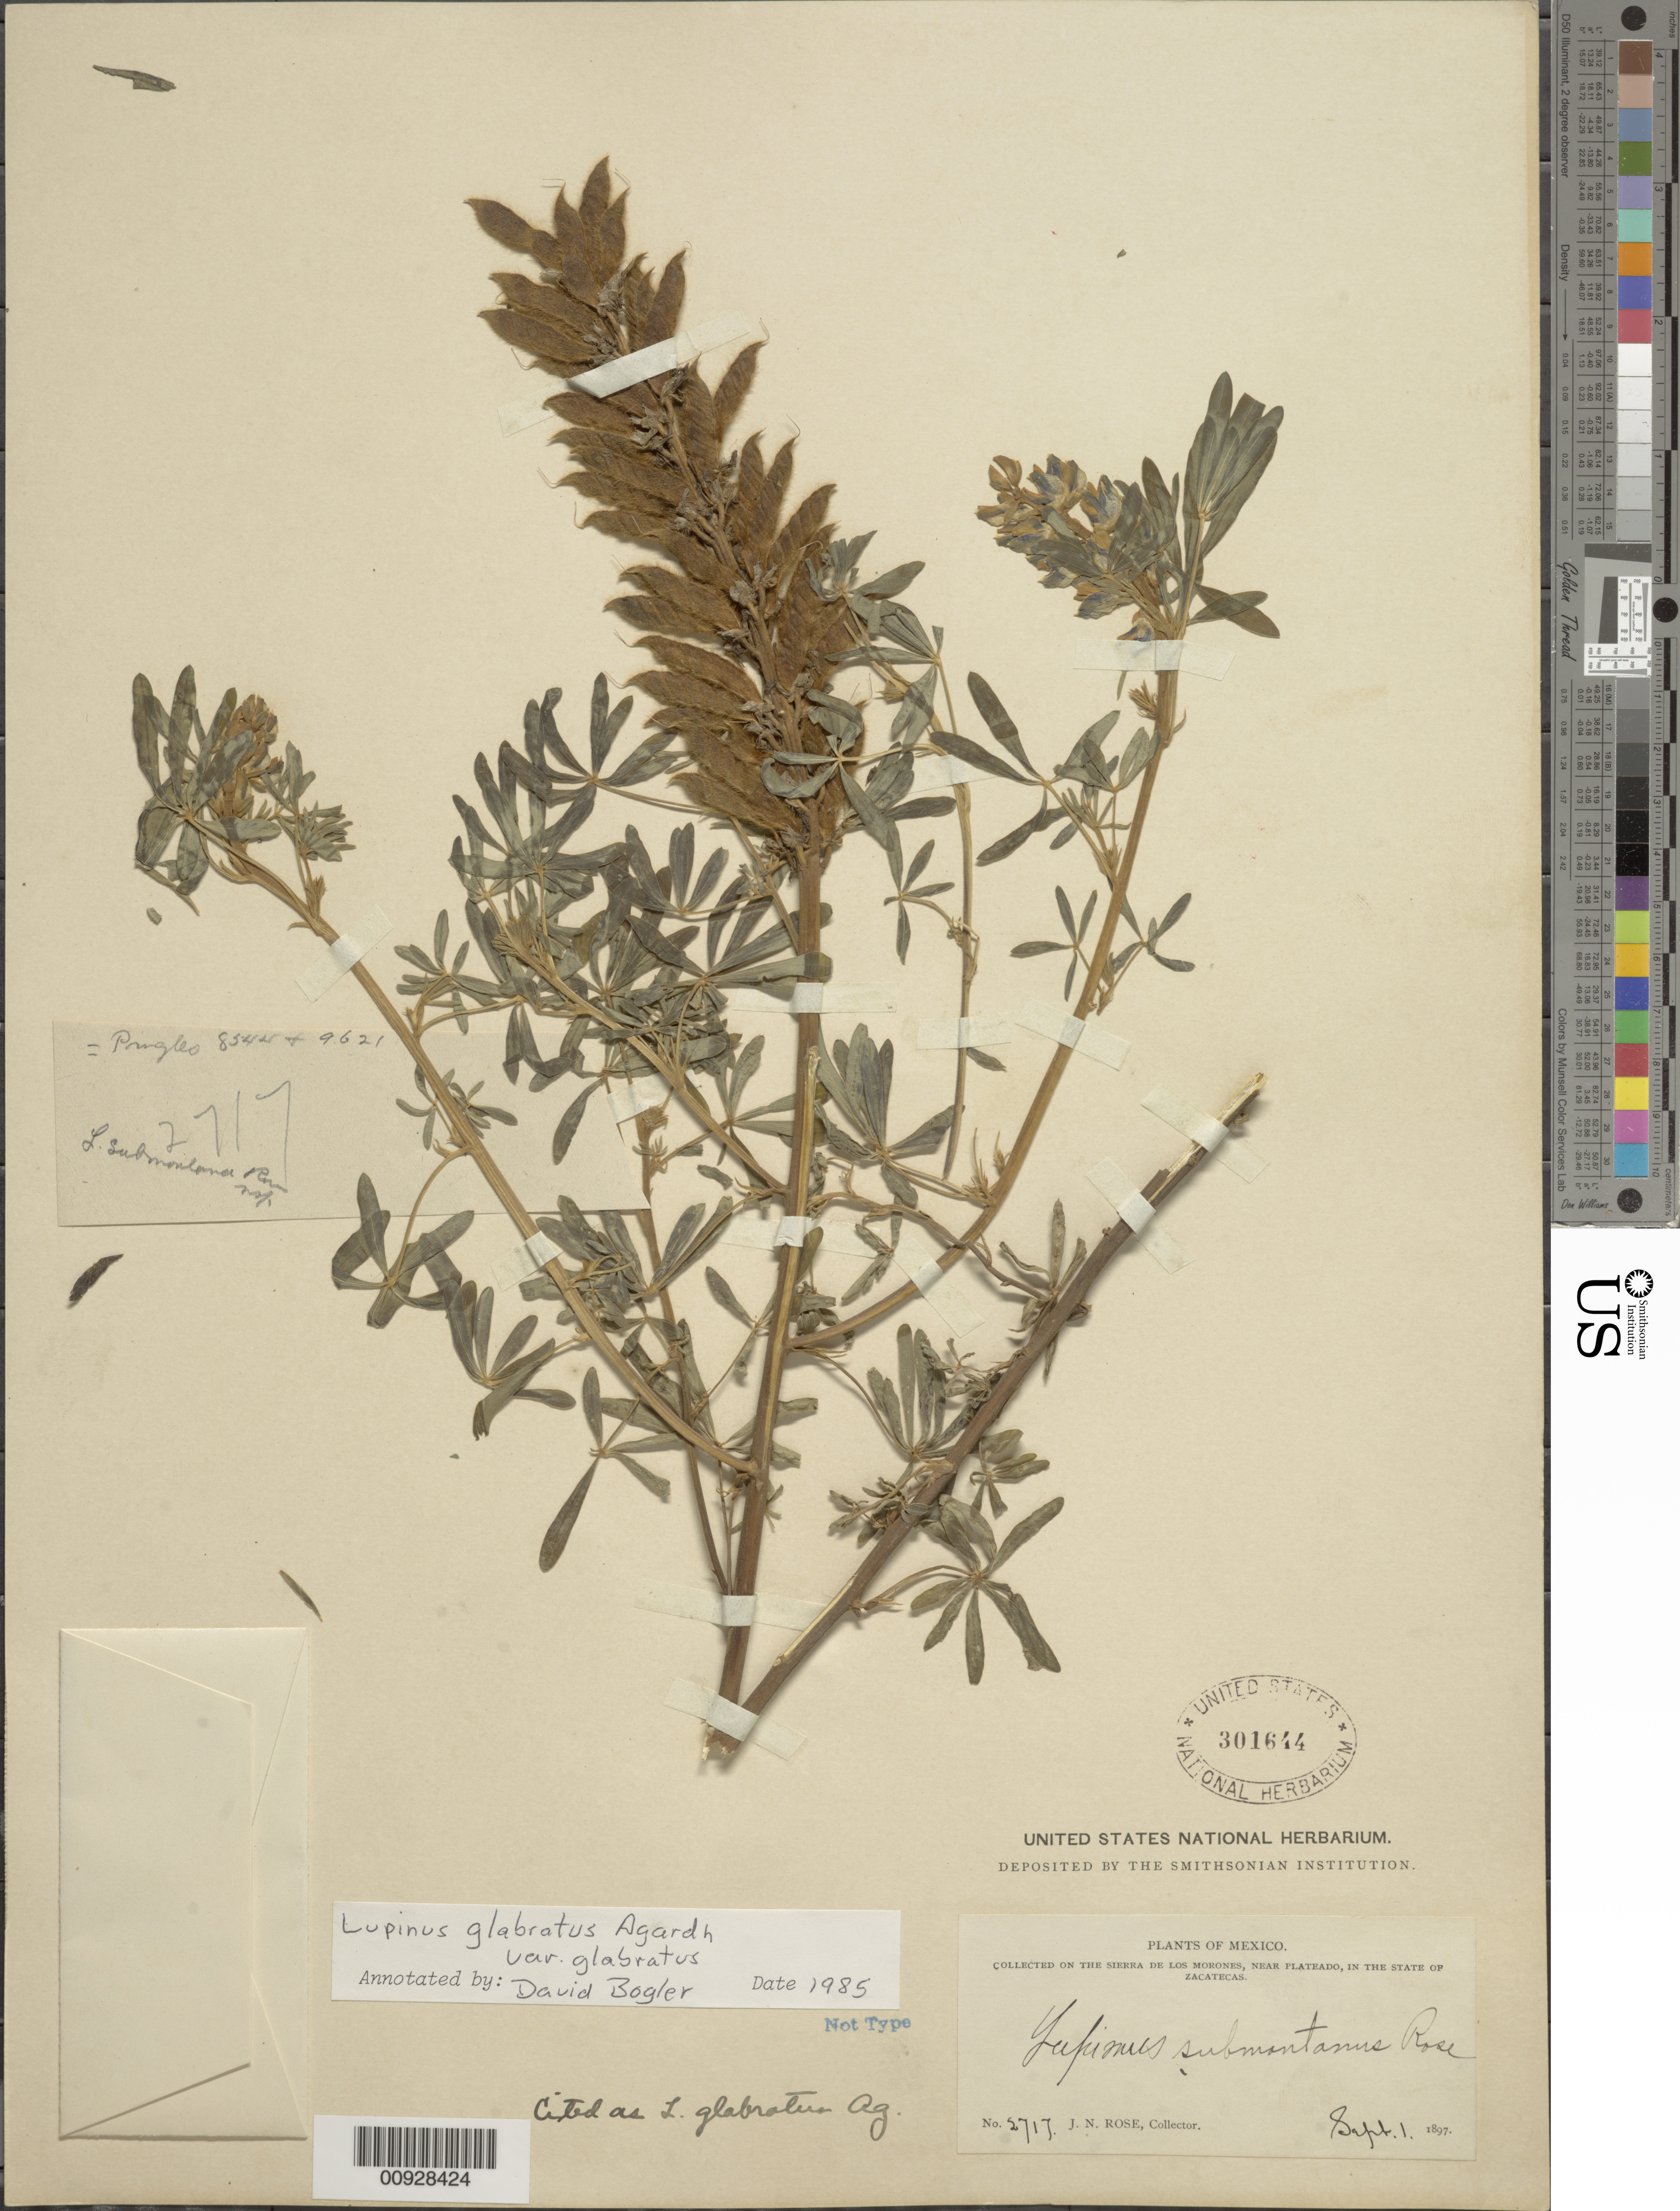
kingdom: Plantae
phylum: Tracheophyta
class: Magnoliopsida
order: Fabales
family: Fabaceae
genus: Lupinus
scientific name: Lupinus glabratus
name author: J. Agardh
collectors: J. N. Rose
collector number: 2717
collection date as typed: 01 Sep 1897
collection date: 1897-09-01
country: Mexico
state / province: Zacatecas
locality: On the Sierra de los Morones, near Plateado, in the State of Zacatecas.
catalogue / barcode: US 301644